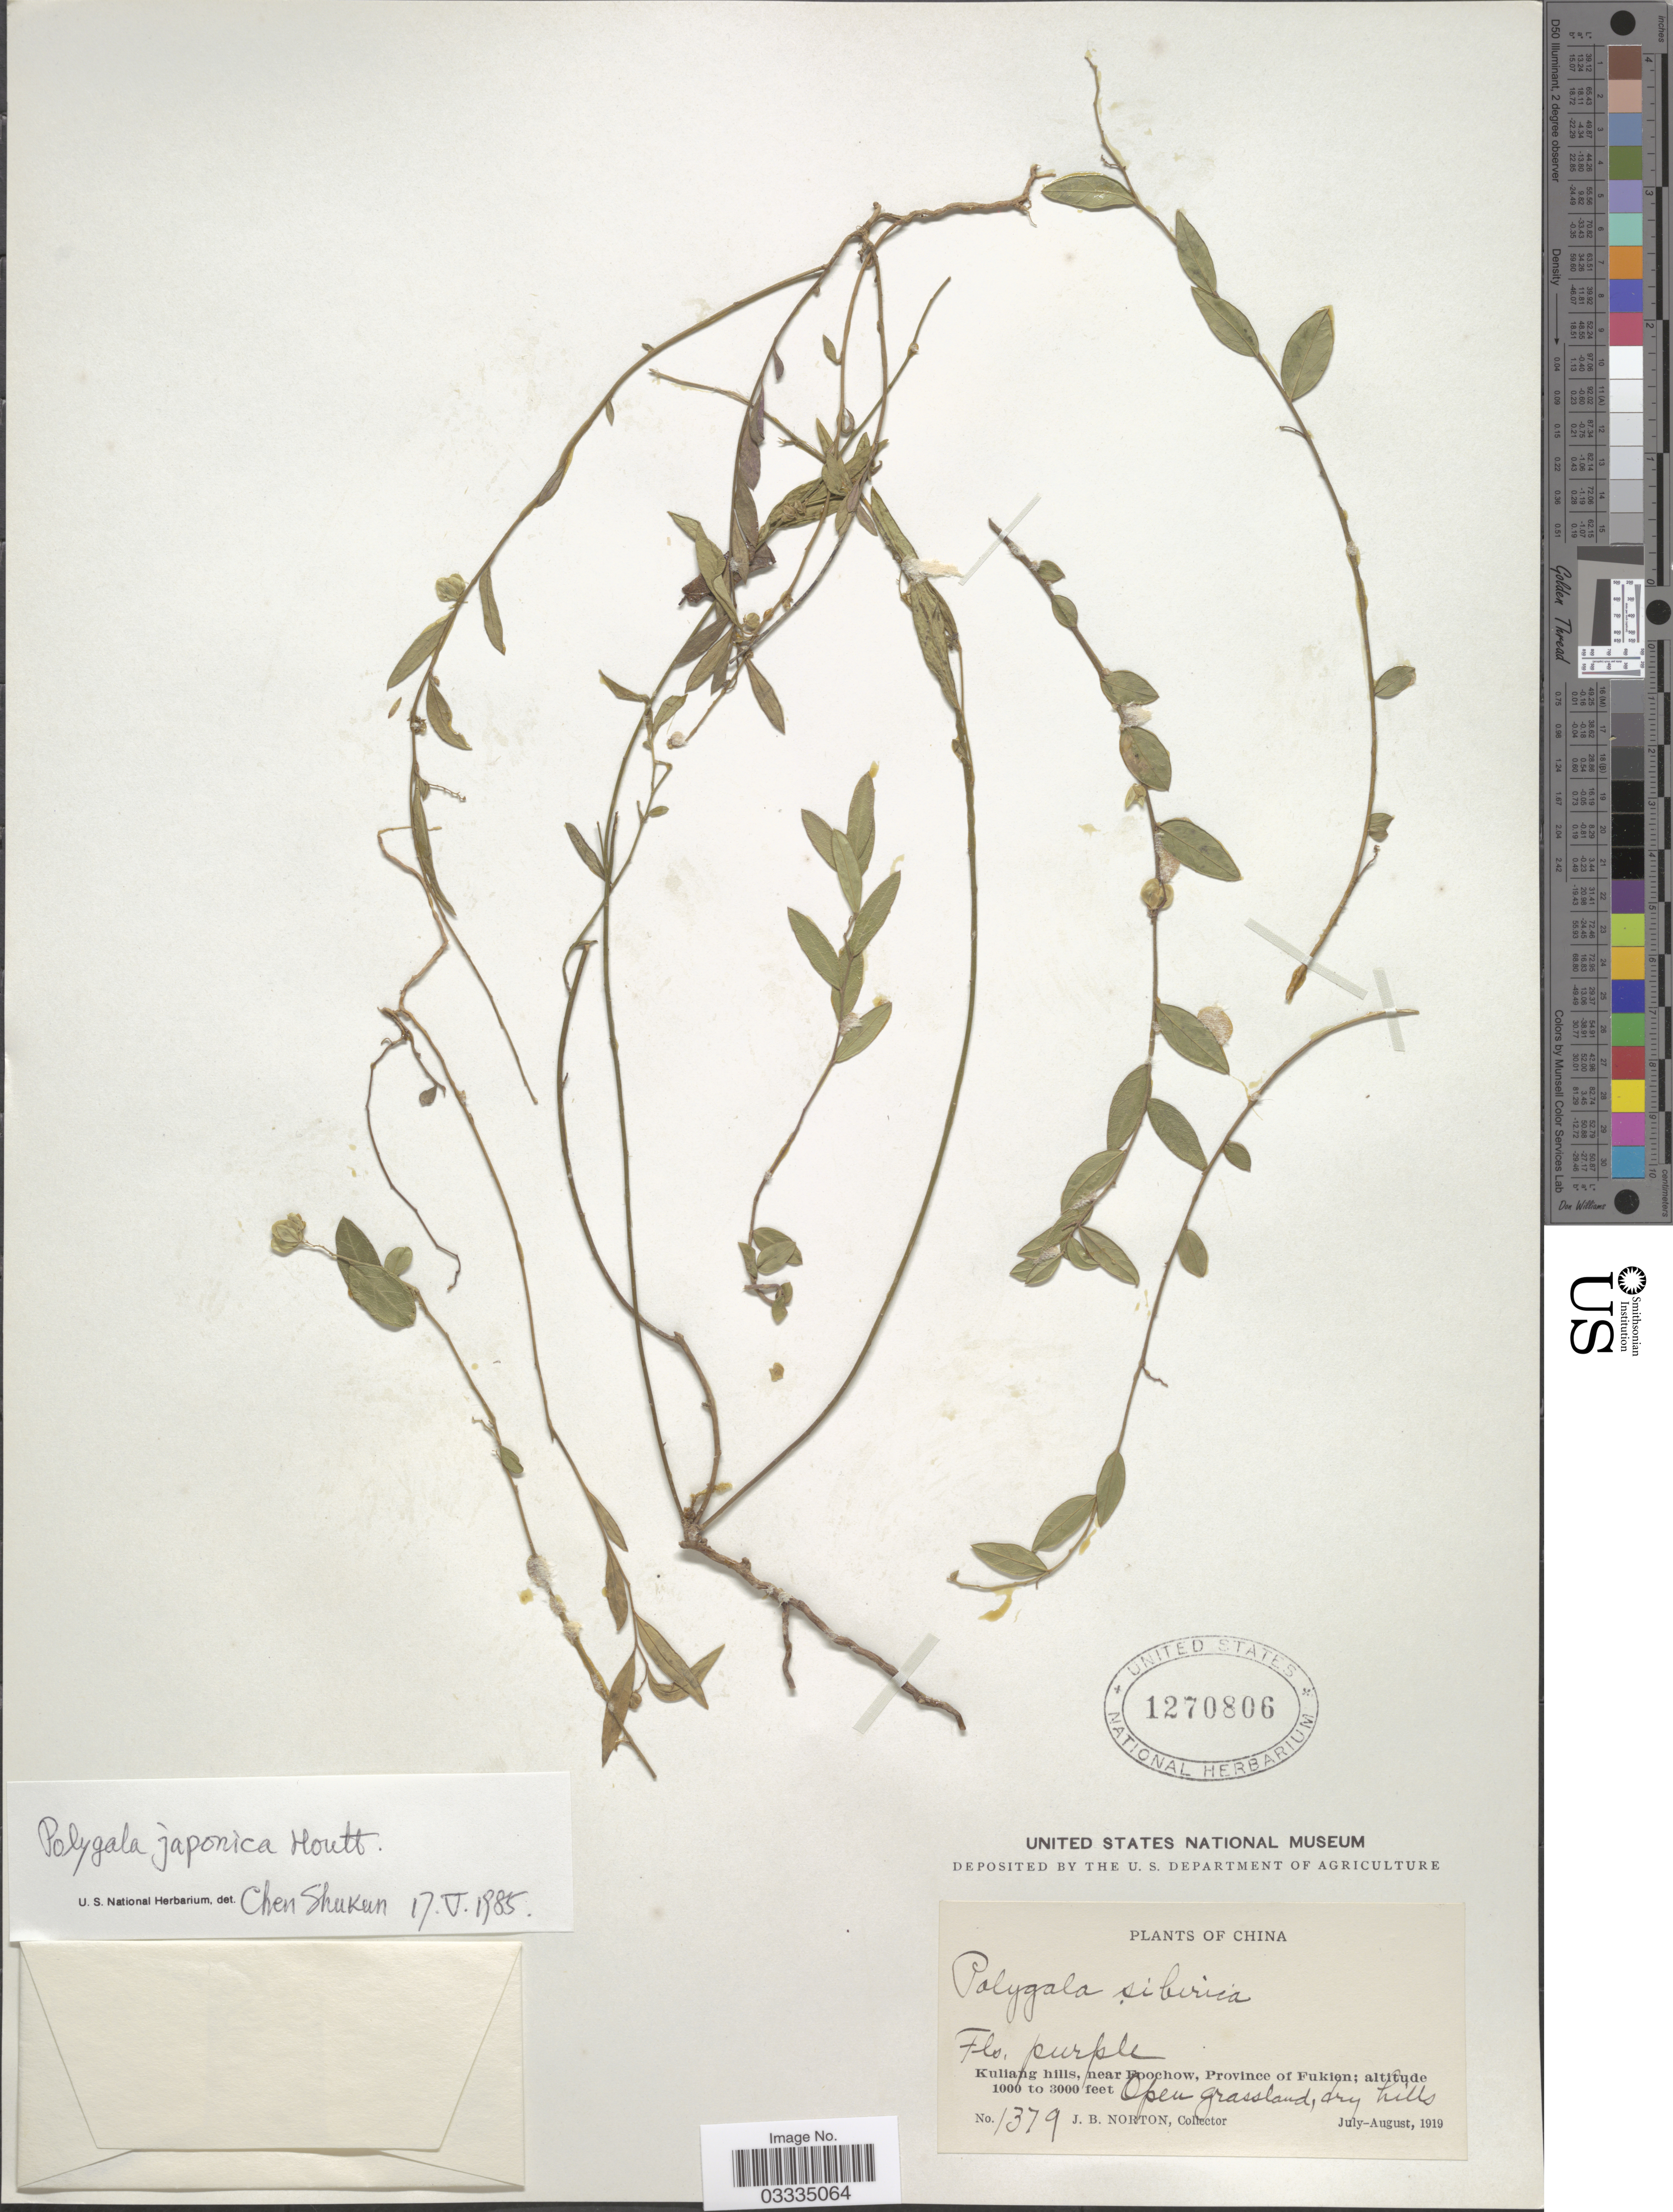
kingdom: Plantae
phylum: Tracheophyta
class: Magnoliopsida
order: Fabales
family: Polygalaceae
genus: Polygala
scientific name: Polygala japonica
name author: Houtt.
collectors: J. B. Norton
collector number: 1379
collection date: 1919-07/1919-08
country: China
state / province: Fujian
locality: Kuliang hills, near Foochow, Province of Fukien.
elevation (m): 305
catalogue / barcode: US 1270806